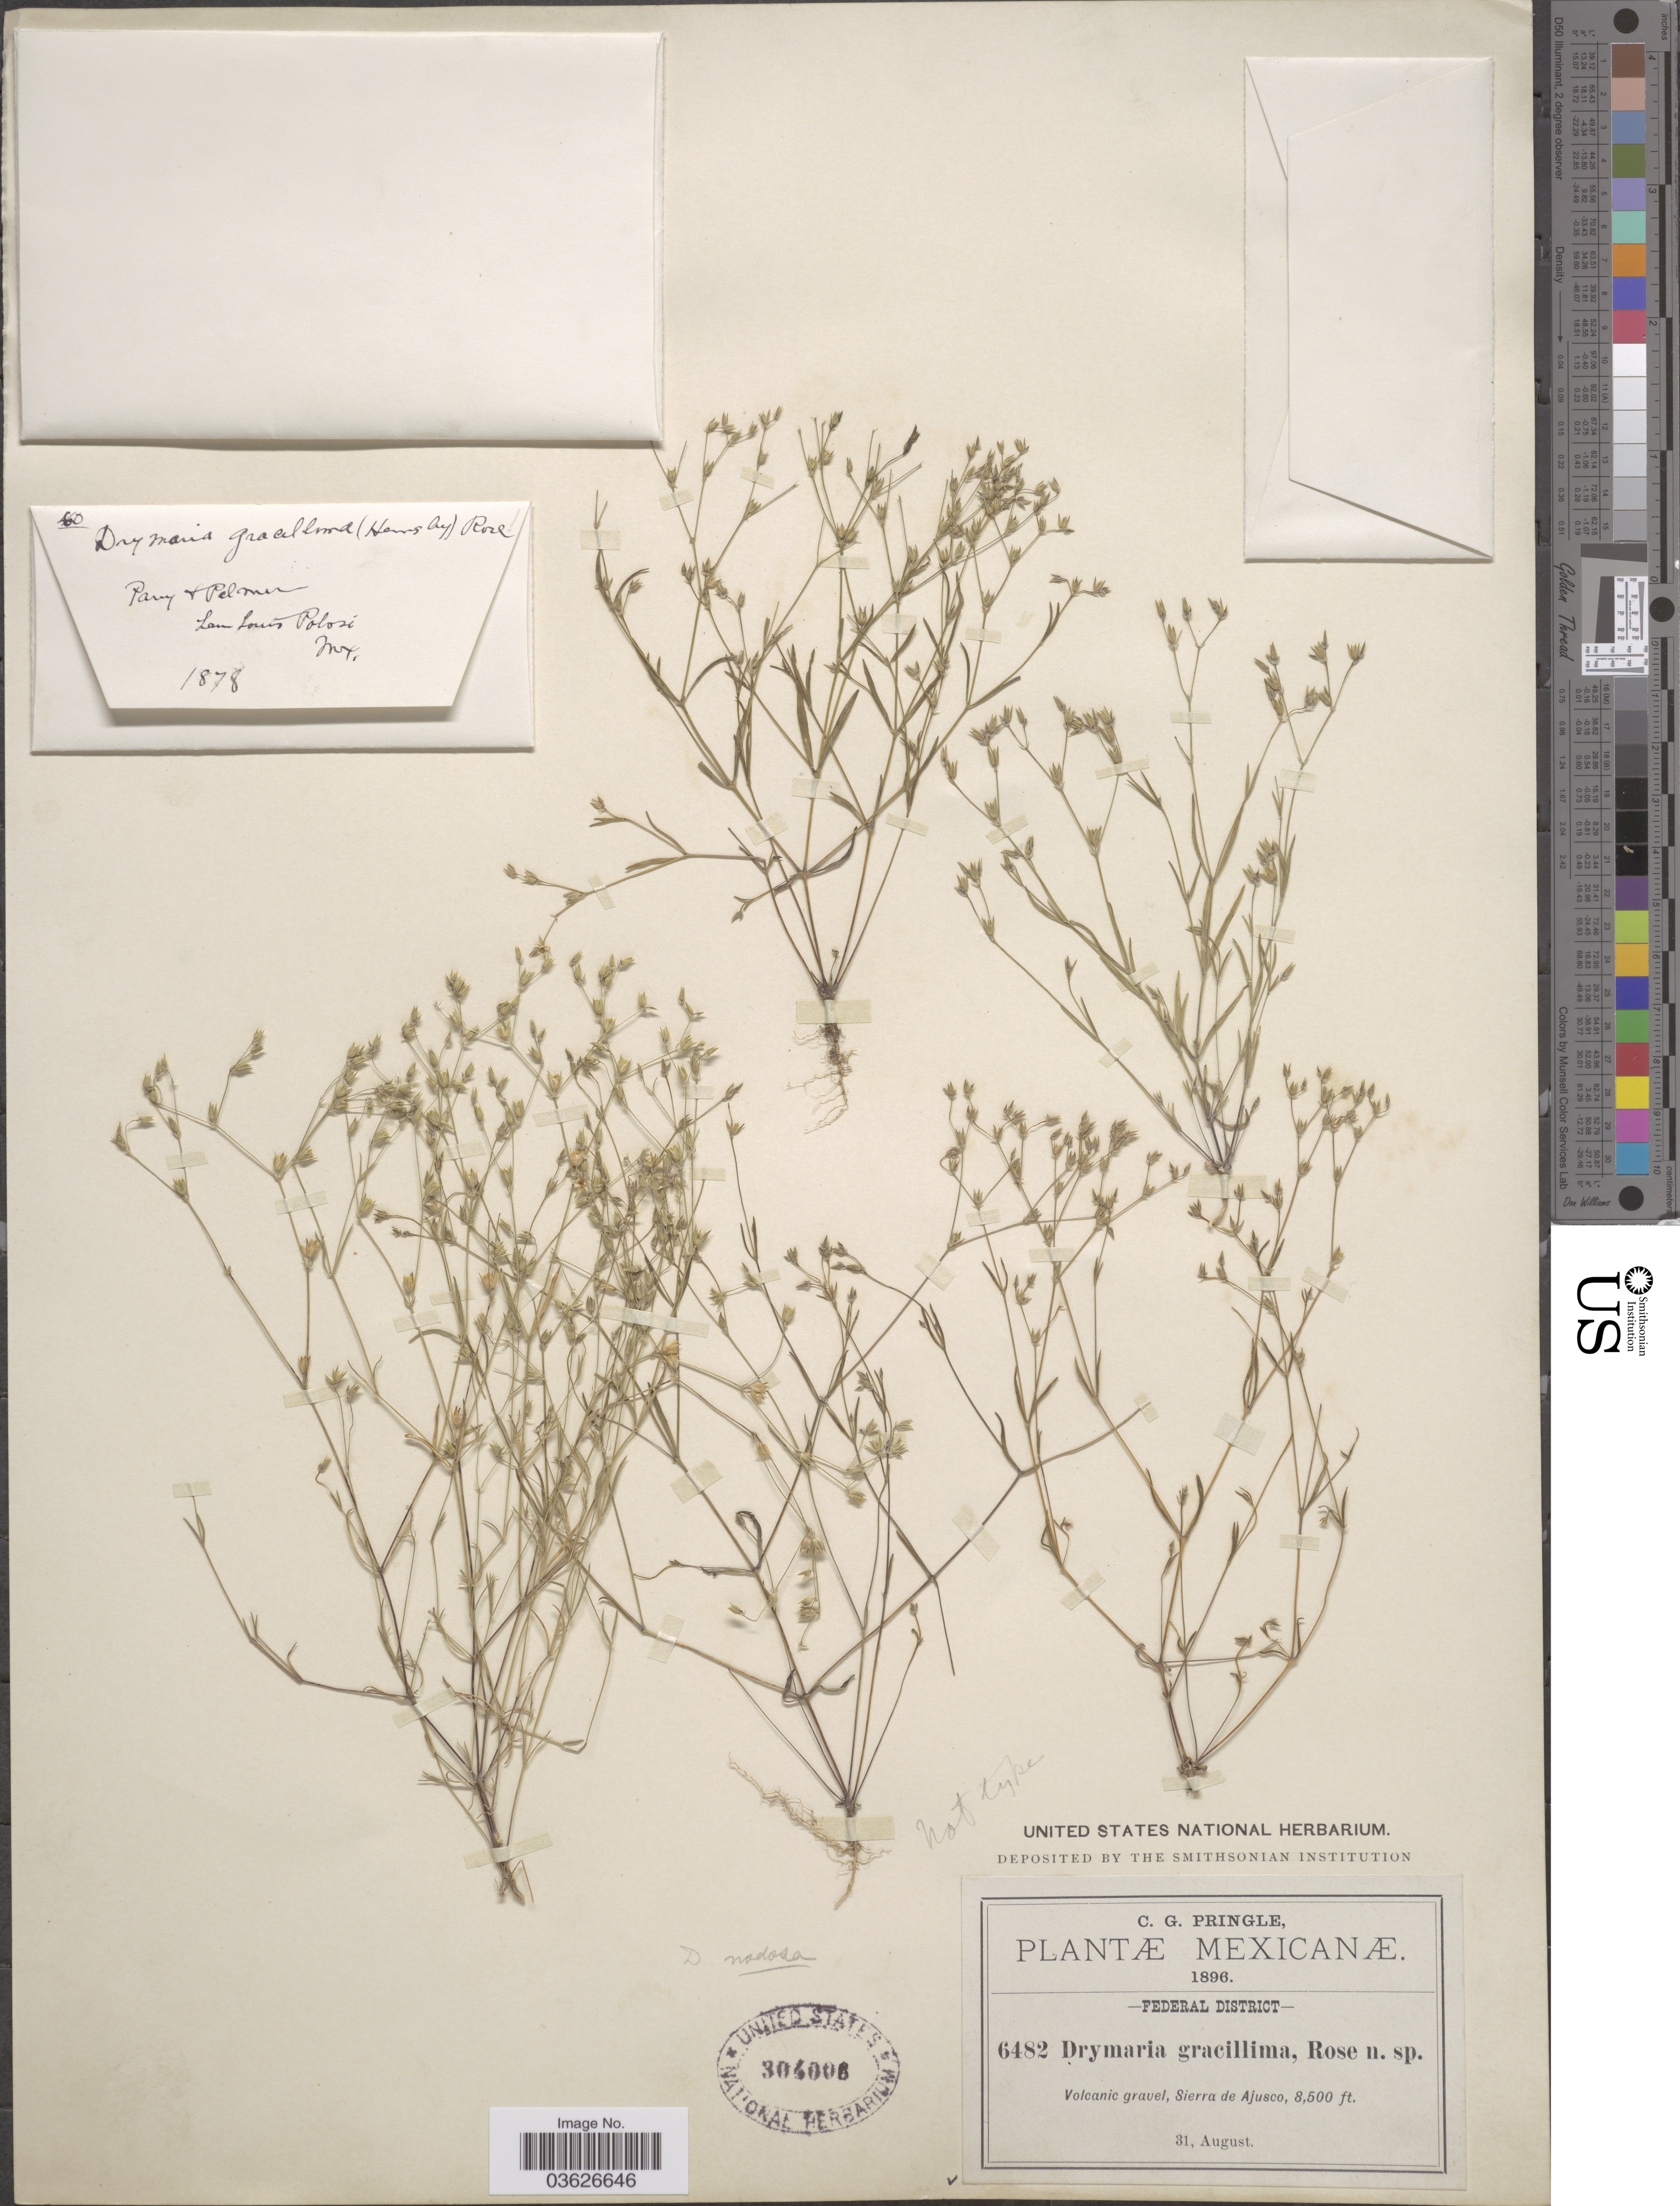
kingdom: Plantae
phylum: Tracheophyta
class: Magnoliopsida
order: Caryophyllales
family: Caryophyllaceae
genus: Drymaria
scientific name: Drymaria gracilis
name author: Cham. & Schltdl.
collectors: C. G. Pringle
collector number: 6482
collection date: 1896-08-31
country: Mexico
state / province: Distrito Federal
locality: Sierra de Ajusco.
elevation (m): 2591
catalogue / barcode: US 304006